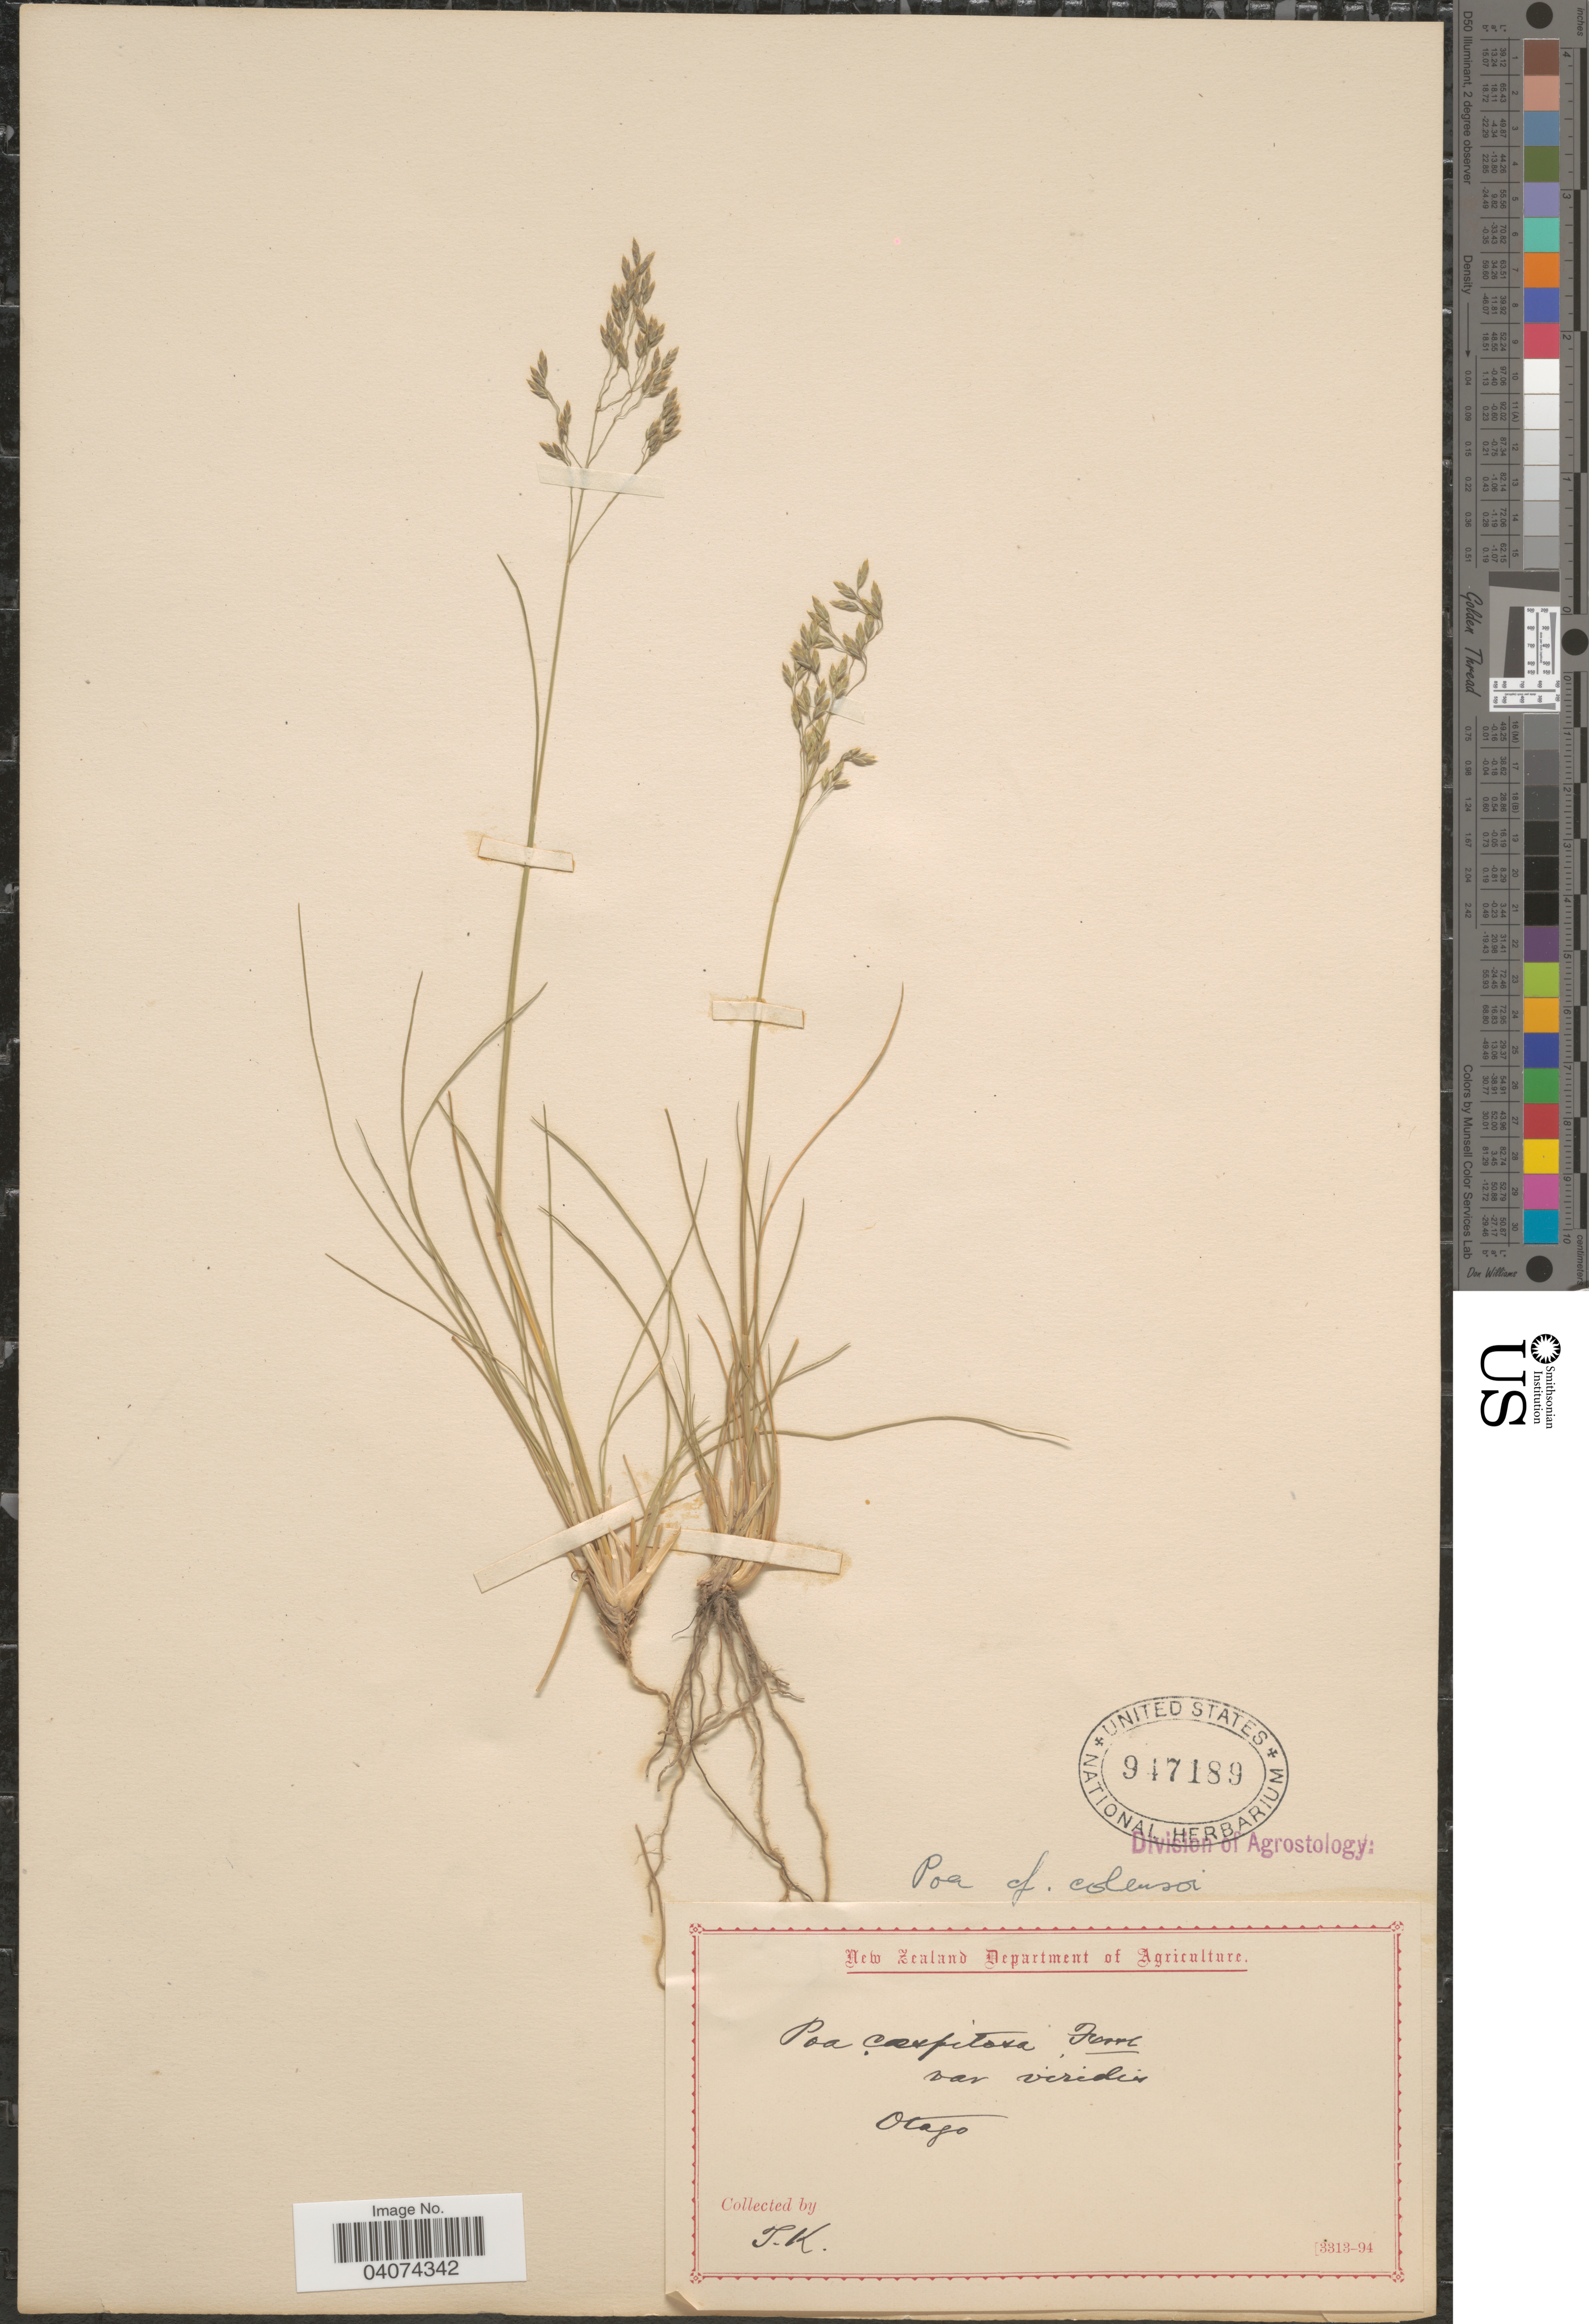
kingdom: Plantae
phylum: Tracheophyta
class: Liliopsida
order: Poales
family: Poaceae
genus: Poa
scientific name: Poa colensoi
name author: Hook. f.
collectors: I. K.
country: New Zealand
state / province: Otago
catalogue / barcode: US 947189